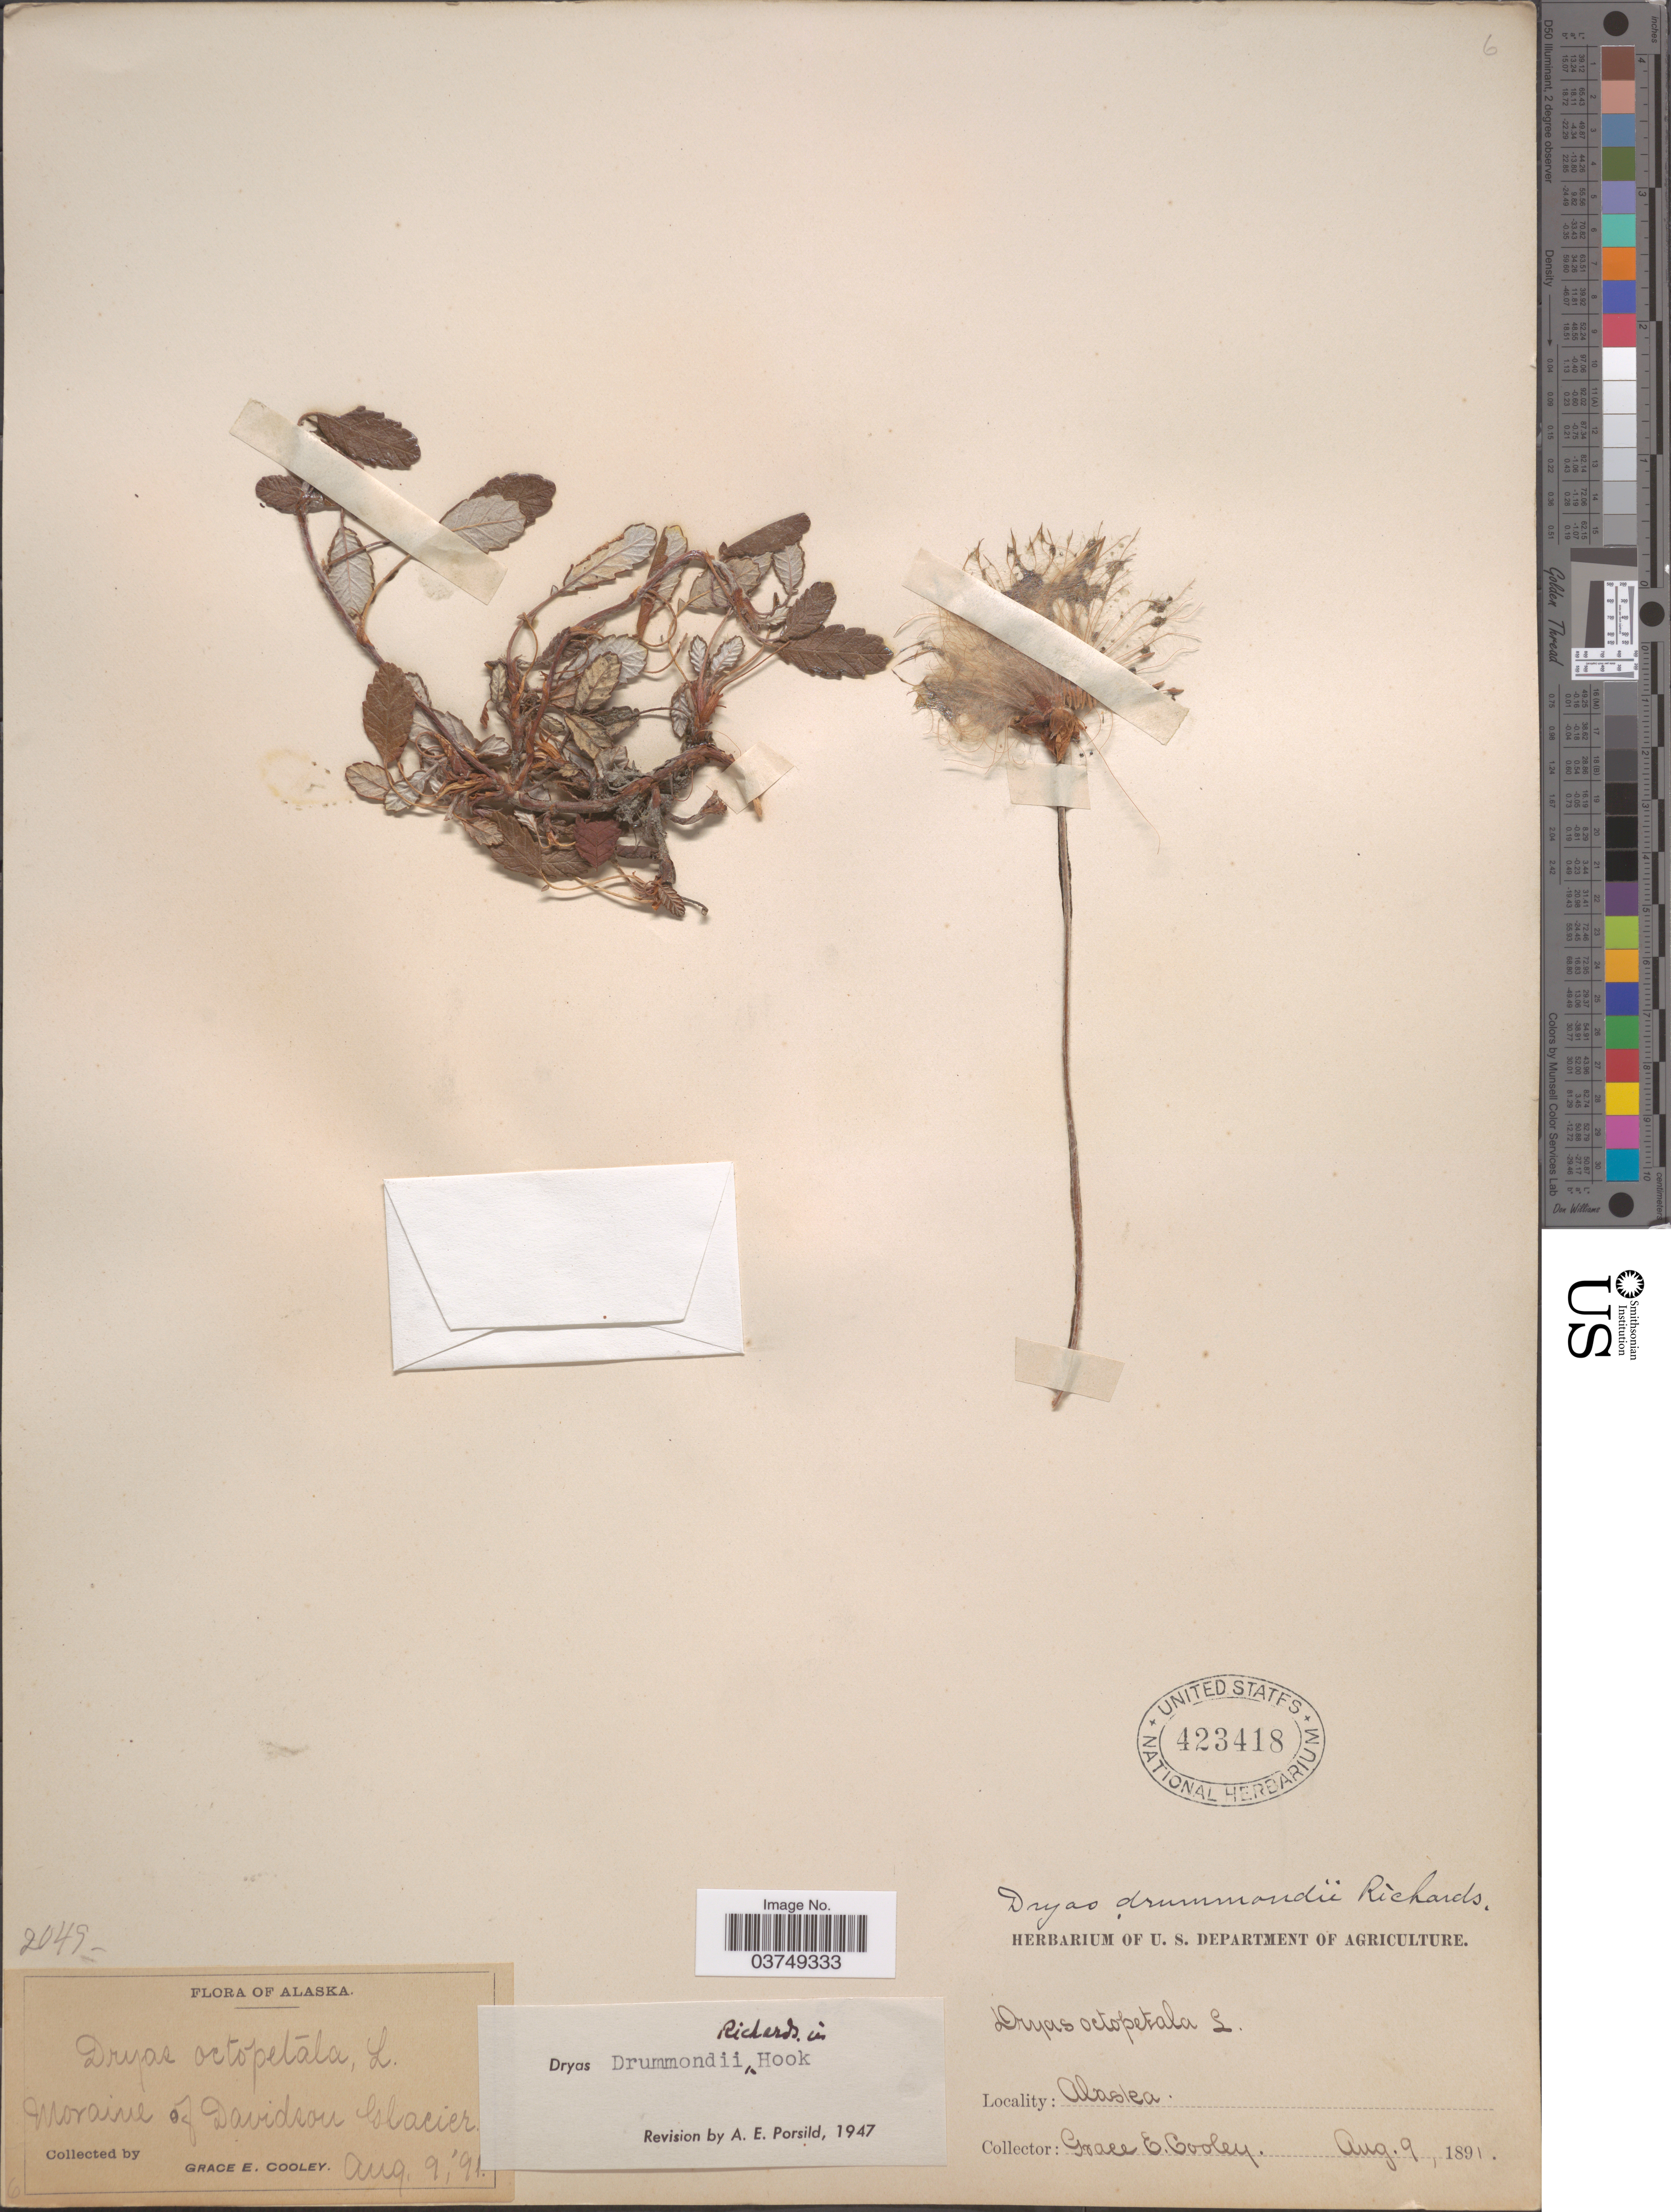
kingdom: Plantae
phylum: Tracheophyta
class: Magnoliopsida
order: Rosales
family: Rosaceae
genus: Dryas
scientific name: Dryas drummondii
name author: Hook. & Richardson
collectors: G. E. Cooley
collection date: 1891-08-09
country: United States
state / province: Alaska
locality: Moraine of Davidson Glacier.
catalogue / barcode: US 423418